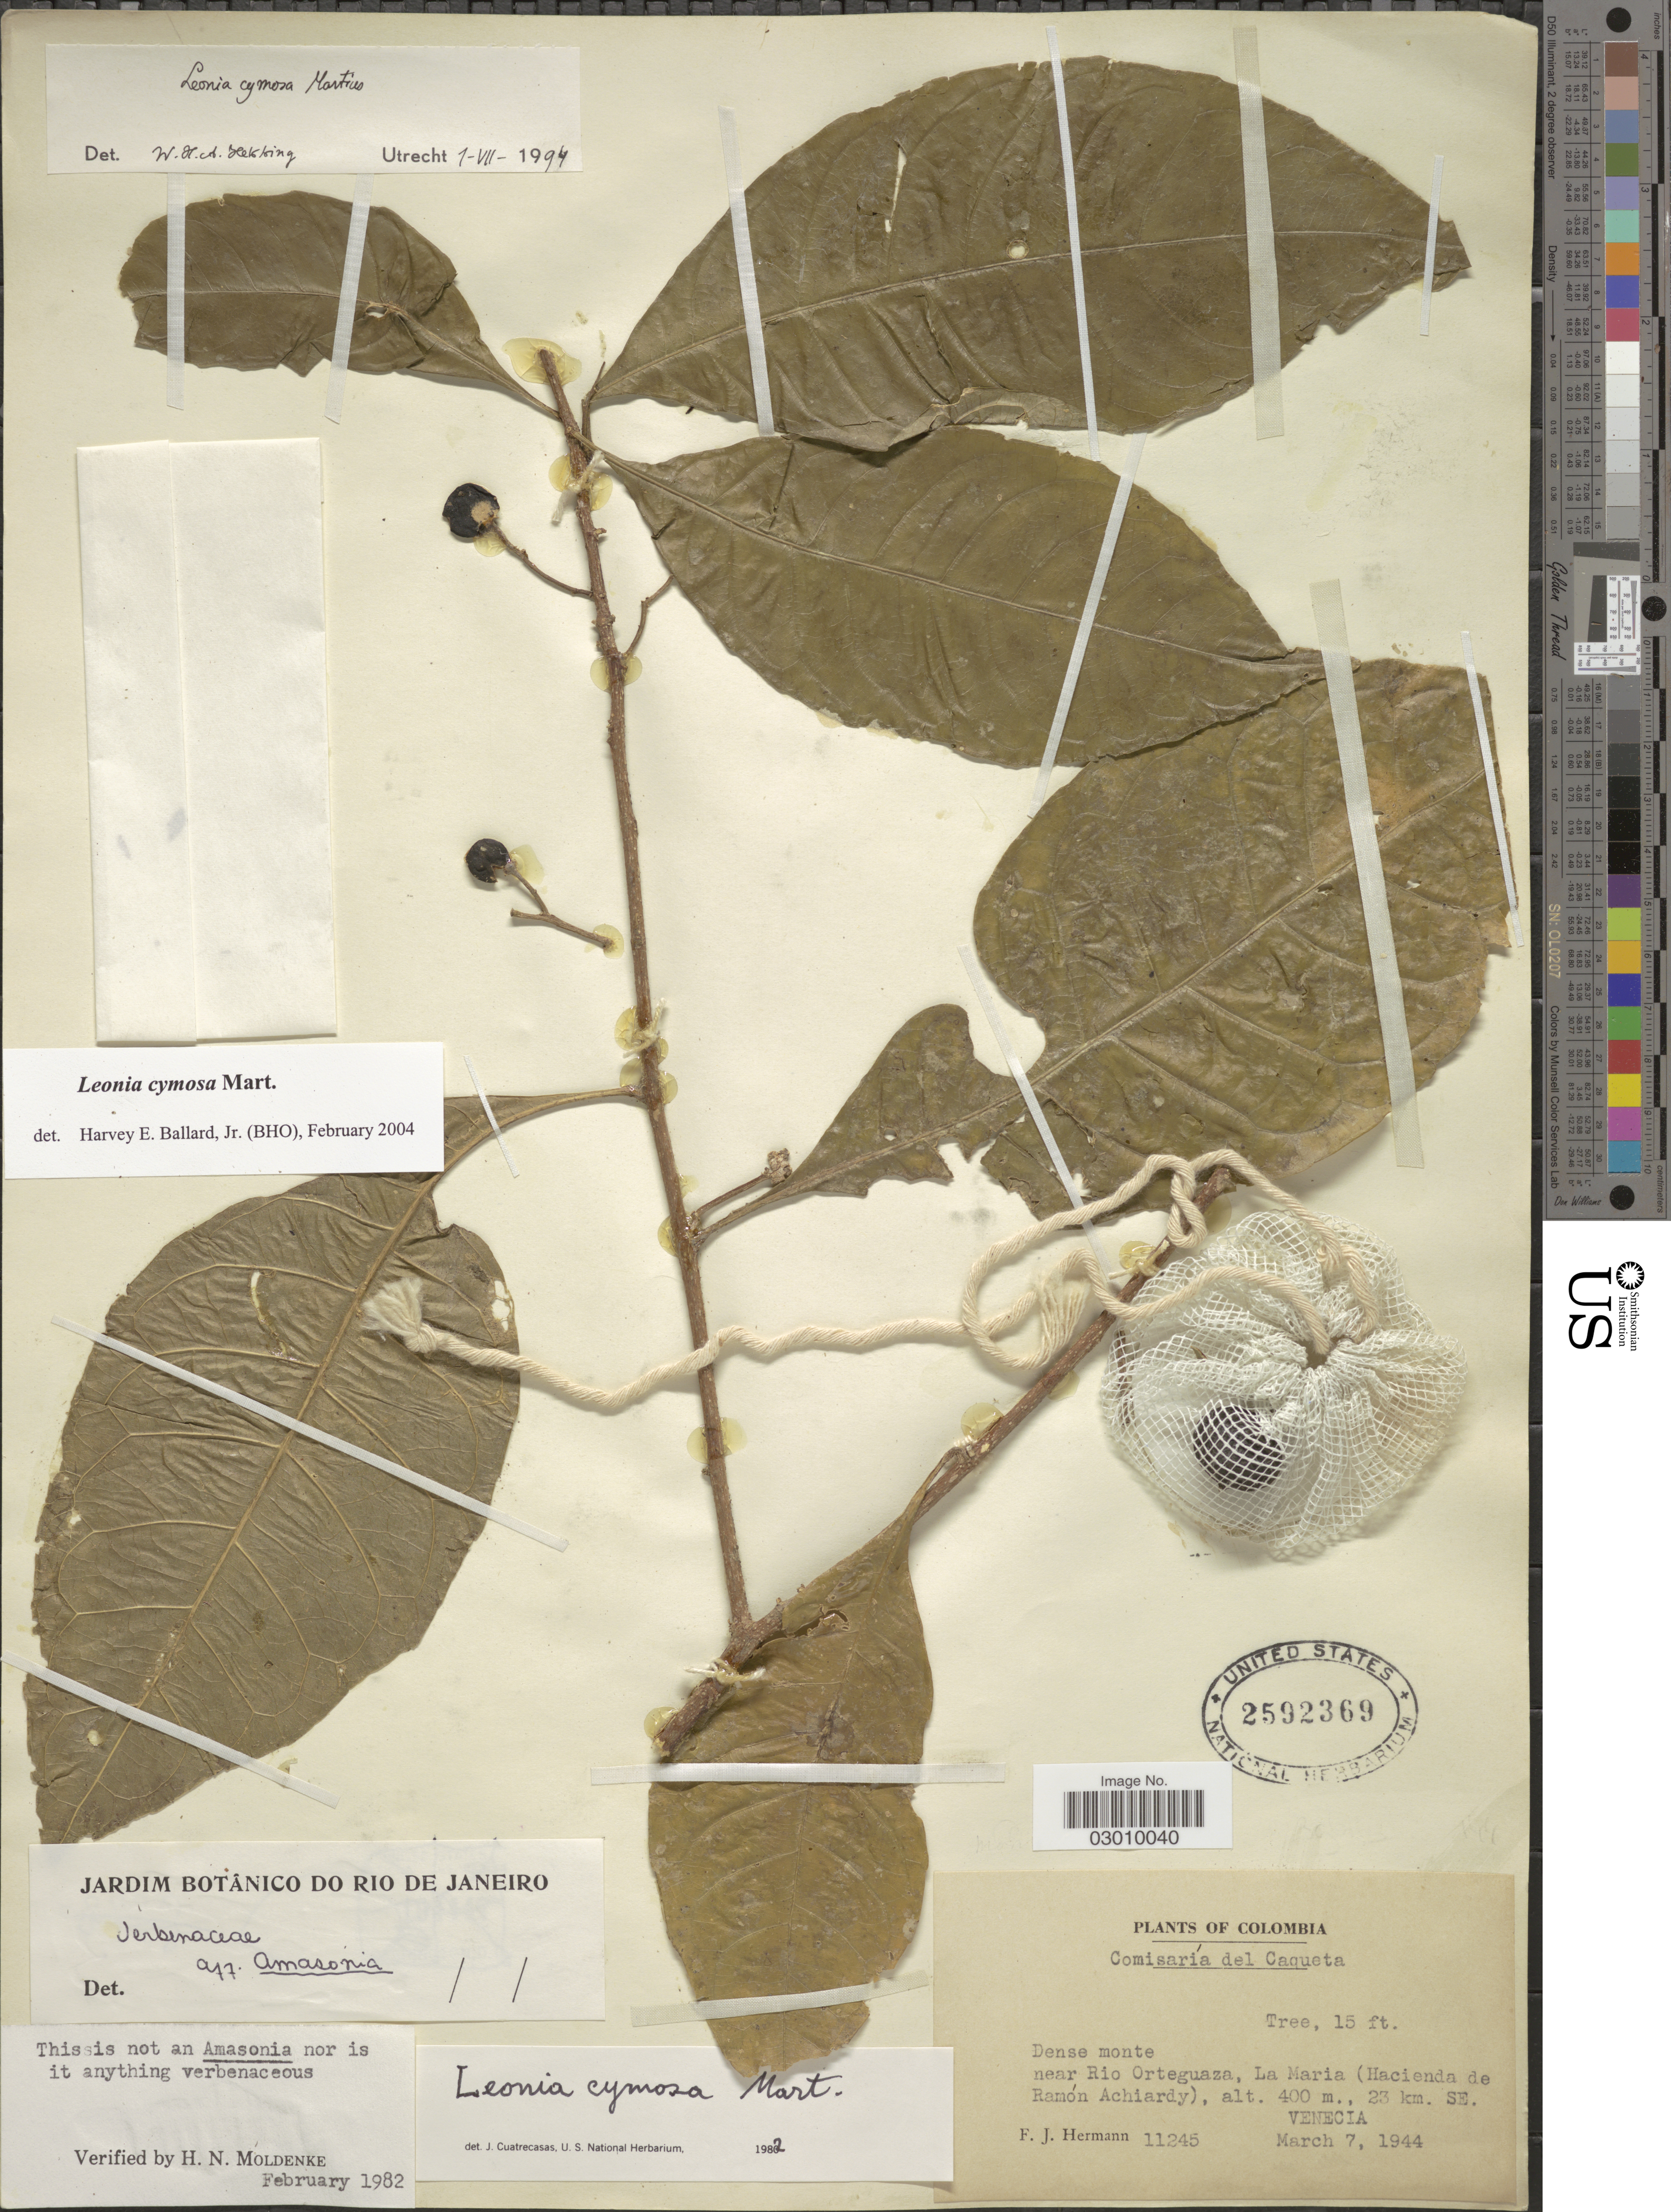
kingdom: Plantae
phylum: Tracheophyta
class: Magnoliopsida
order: Malpighiales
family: Violaceae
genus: Leonia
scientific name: Leonia cymosa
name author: Mart.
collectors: F. J. Hermann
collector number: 11245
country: Colombia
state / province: Caquetá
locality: Comisaría del Caqueta, near Rio Orteguaza, La Maria (Hacienda de Ramón Achiardy), 23 km. SE. Venecia.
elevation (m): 400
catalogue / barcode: US 2592369